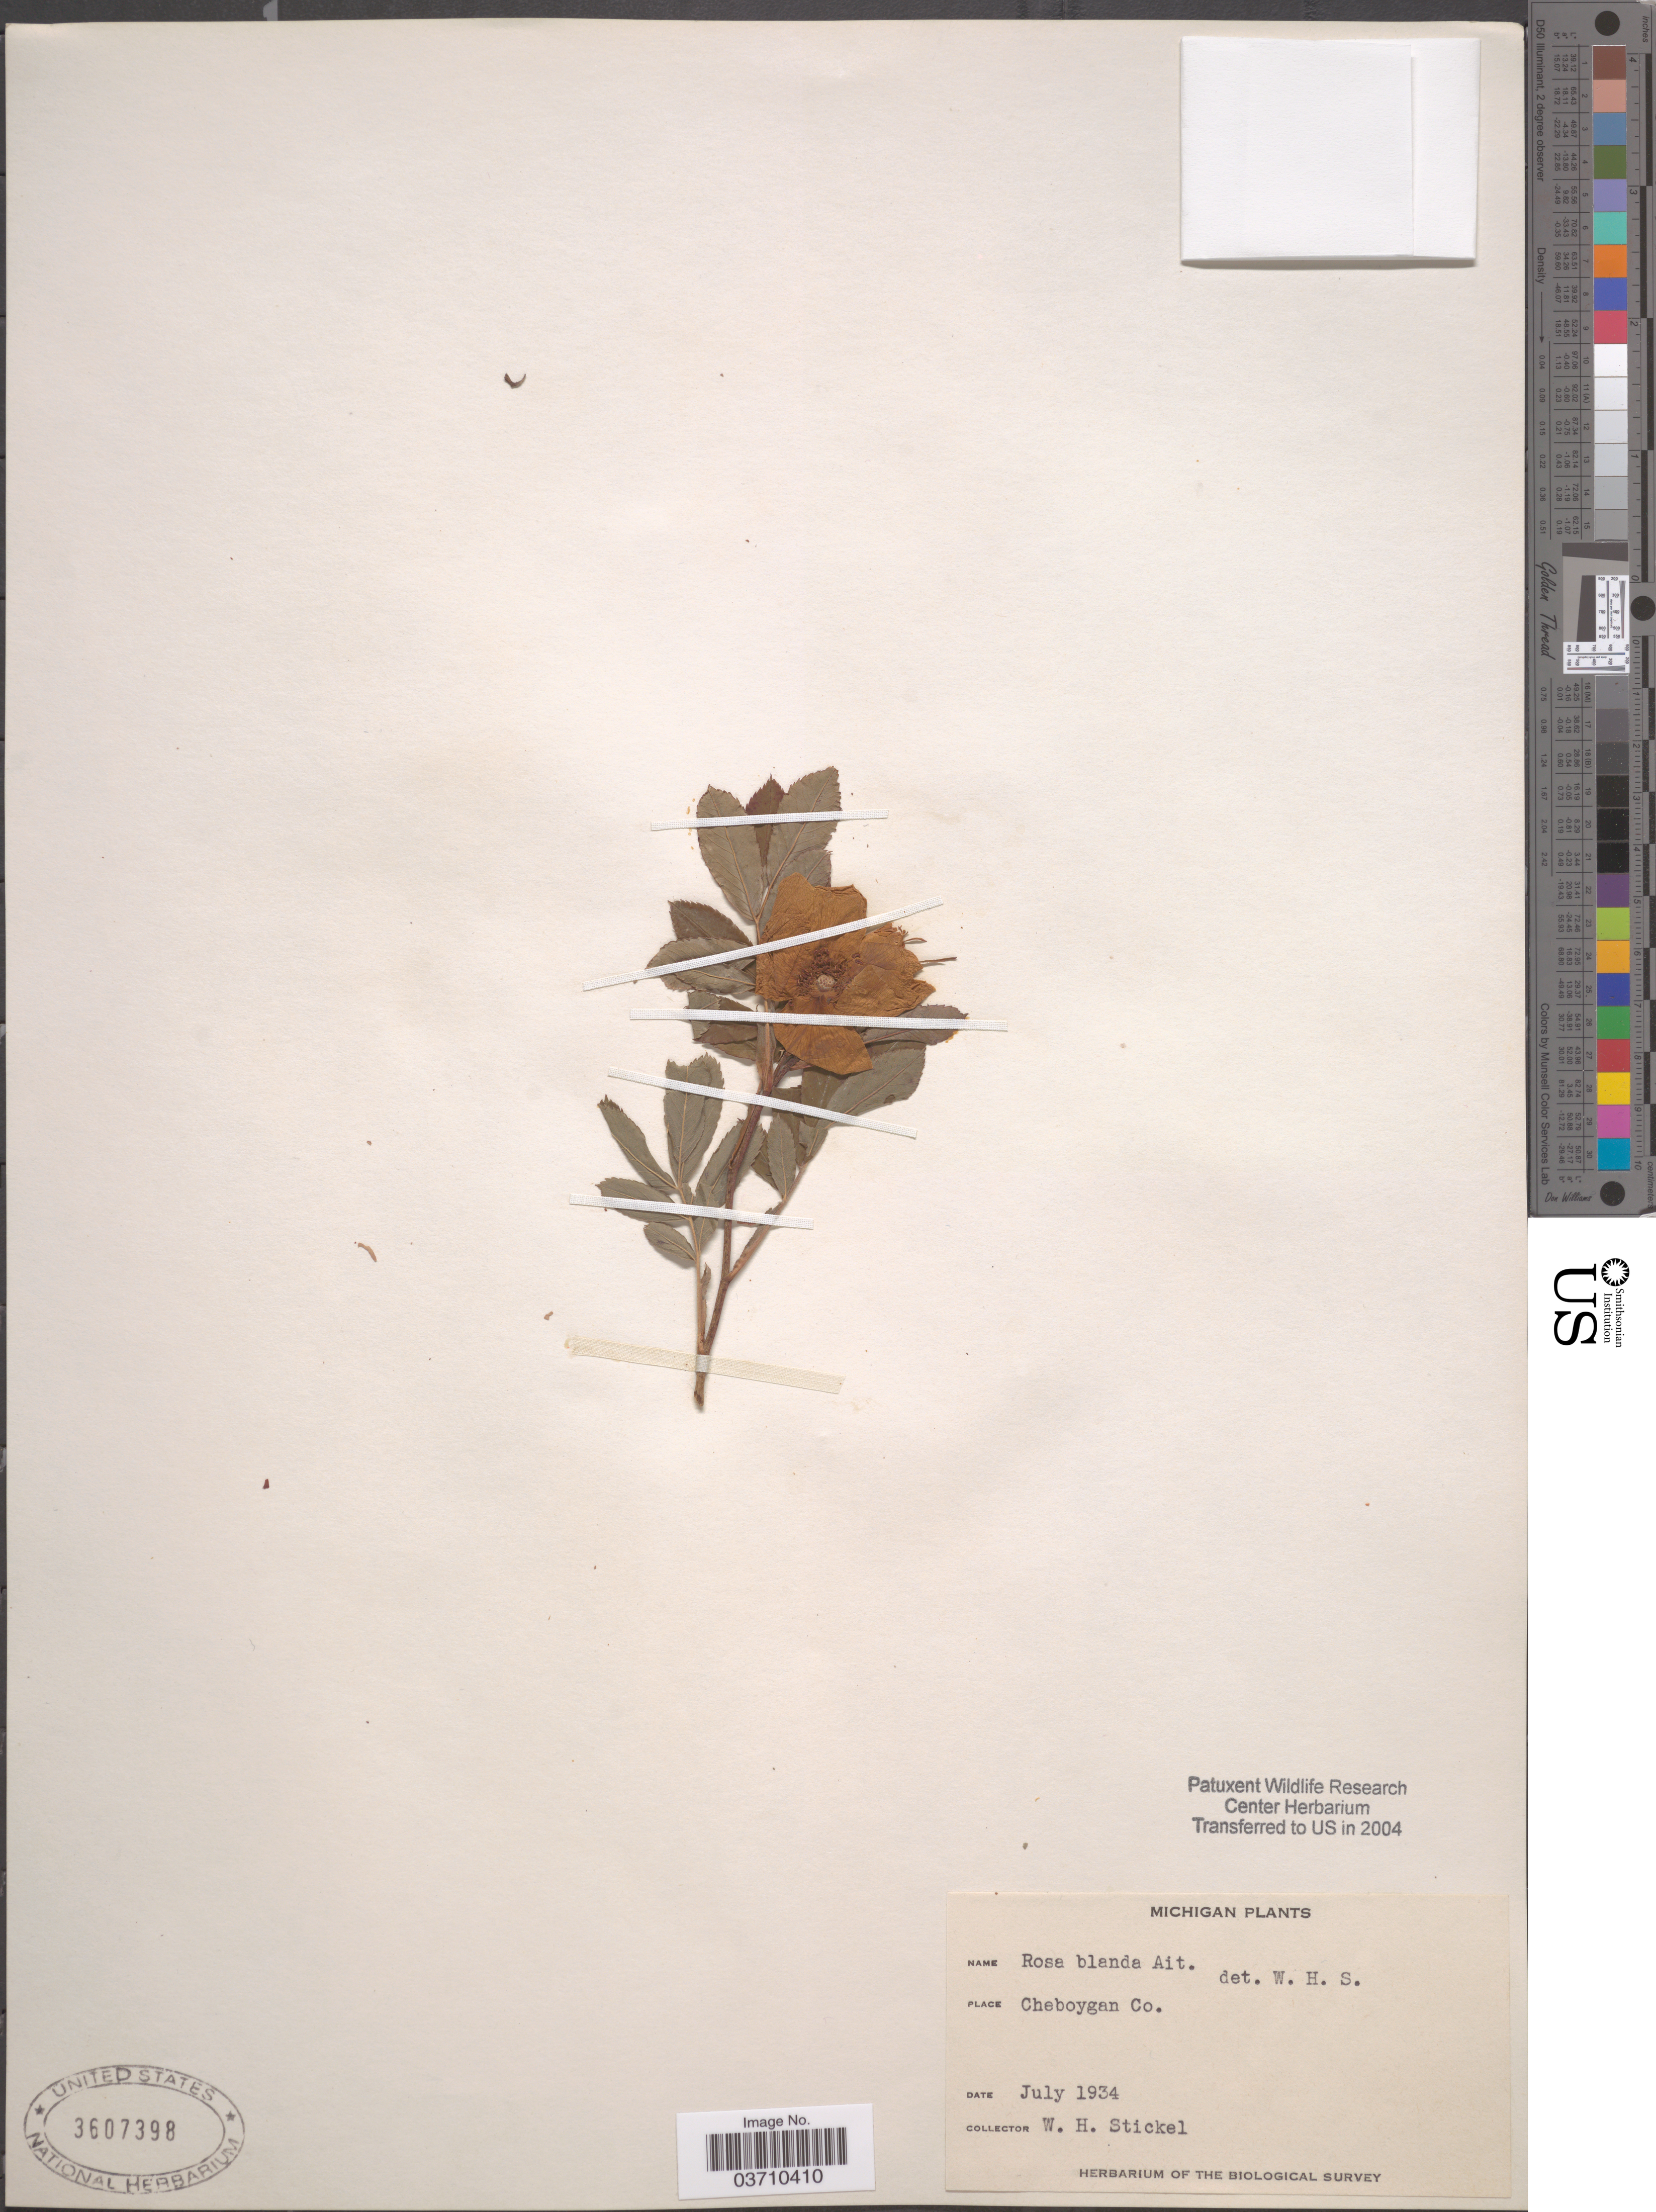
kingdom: Plantae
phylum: Tracheophyta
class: Magnoliopsida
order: Rosales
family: Rosaceae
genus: Rosa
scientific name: Rosa blanda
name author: Aiton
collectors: W. Stickel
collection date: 1934-07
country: United States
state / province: Michigan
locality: Cheboygan Co.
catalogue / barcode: US 3607398